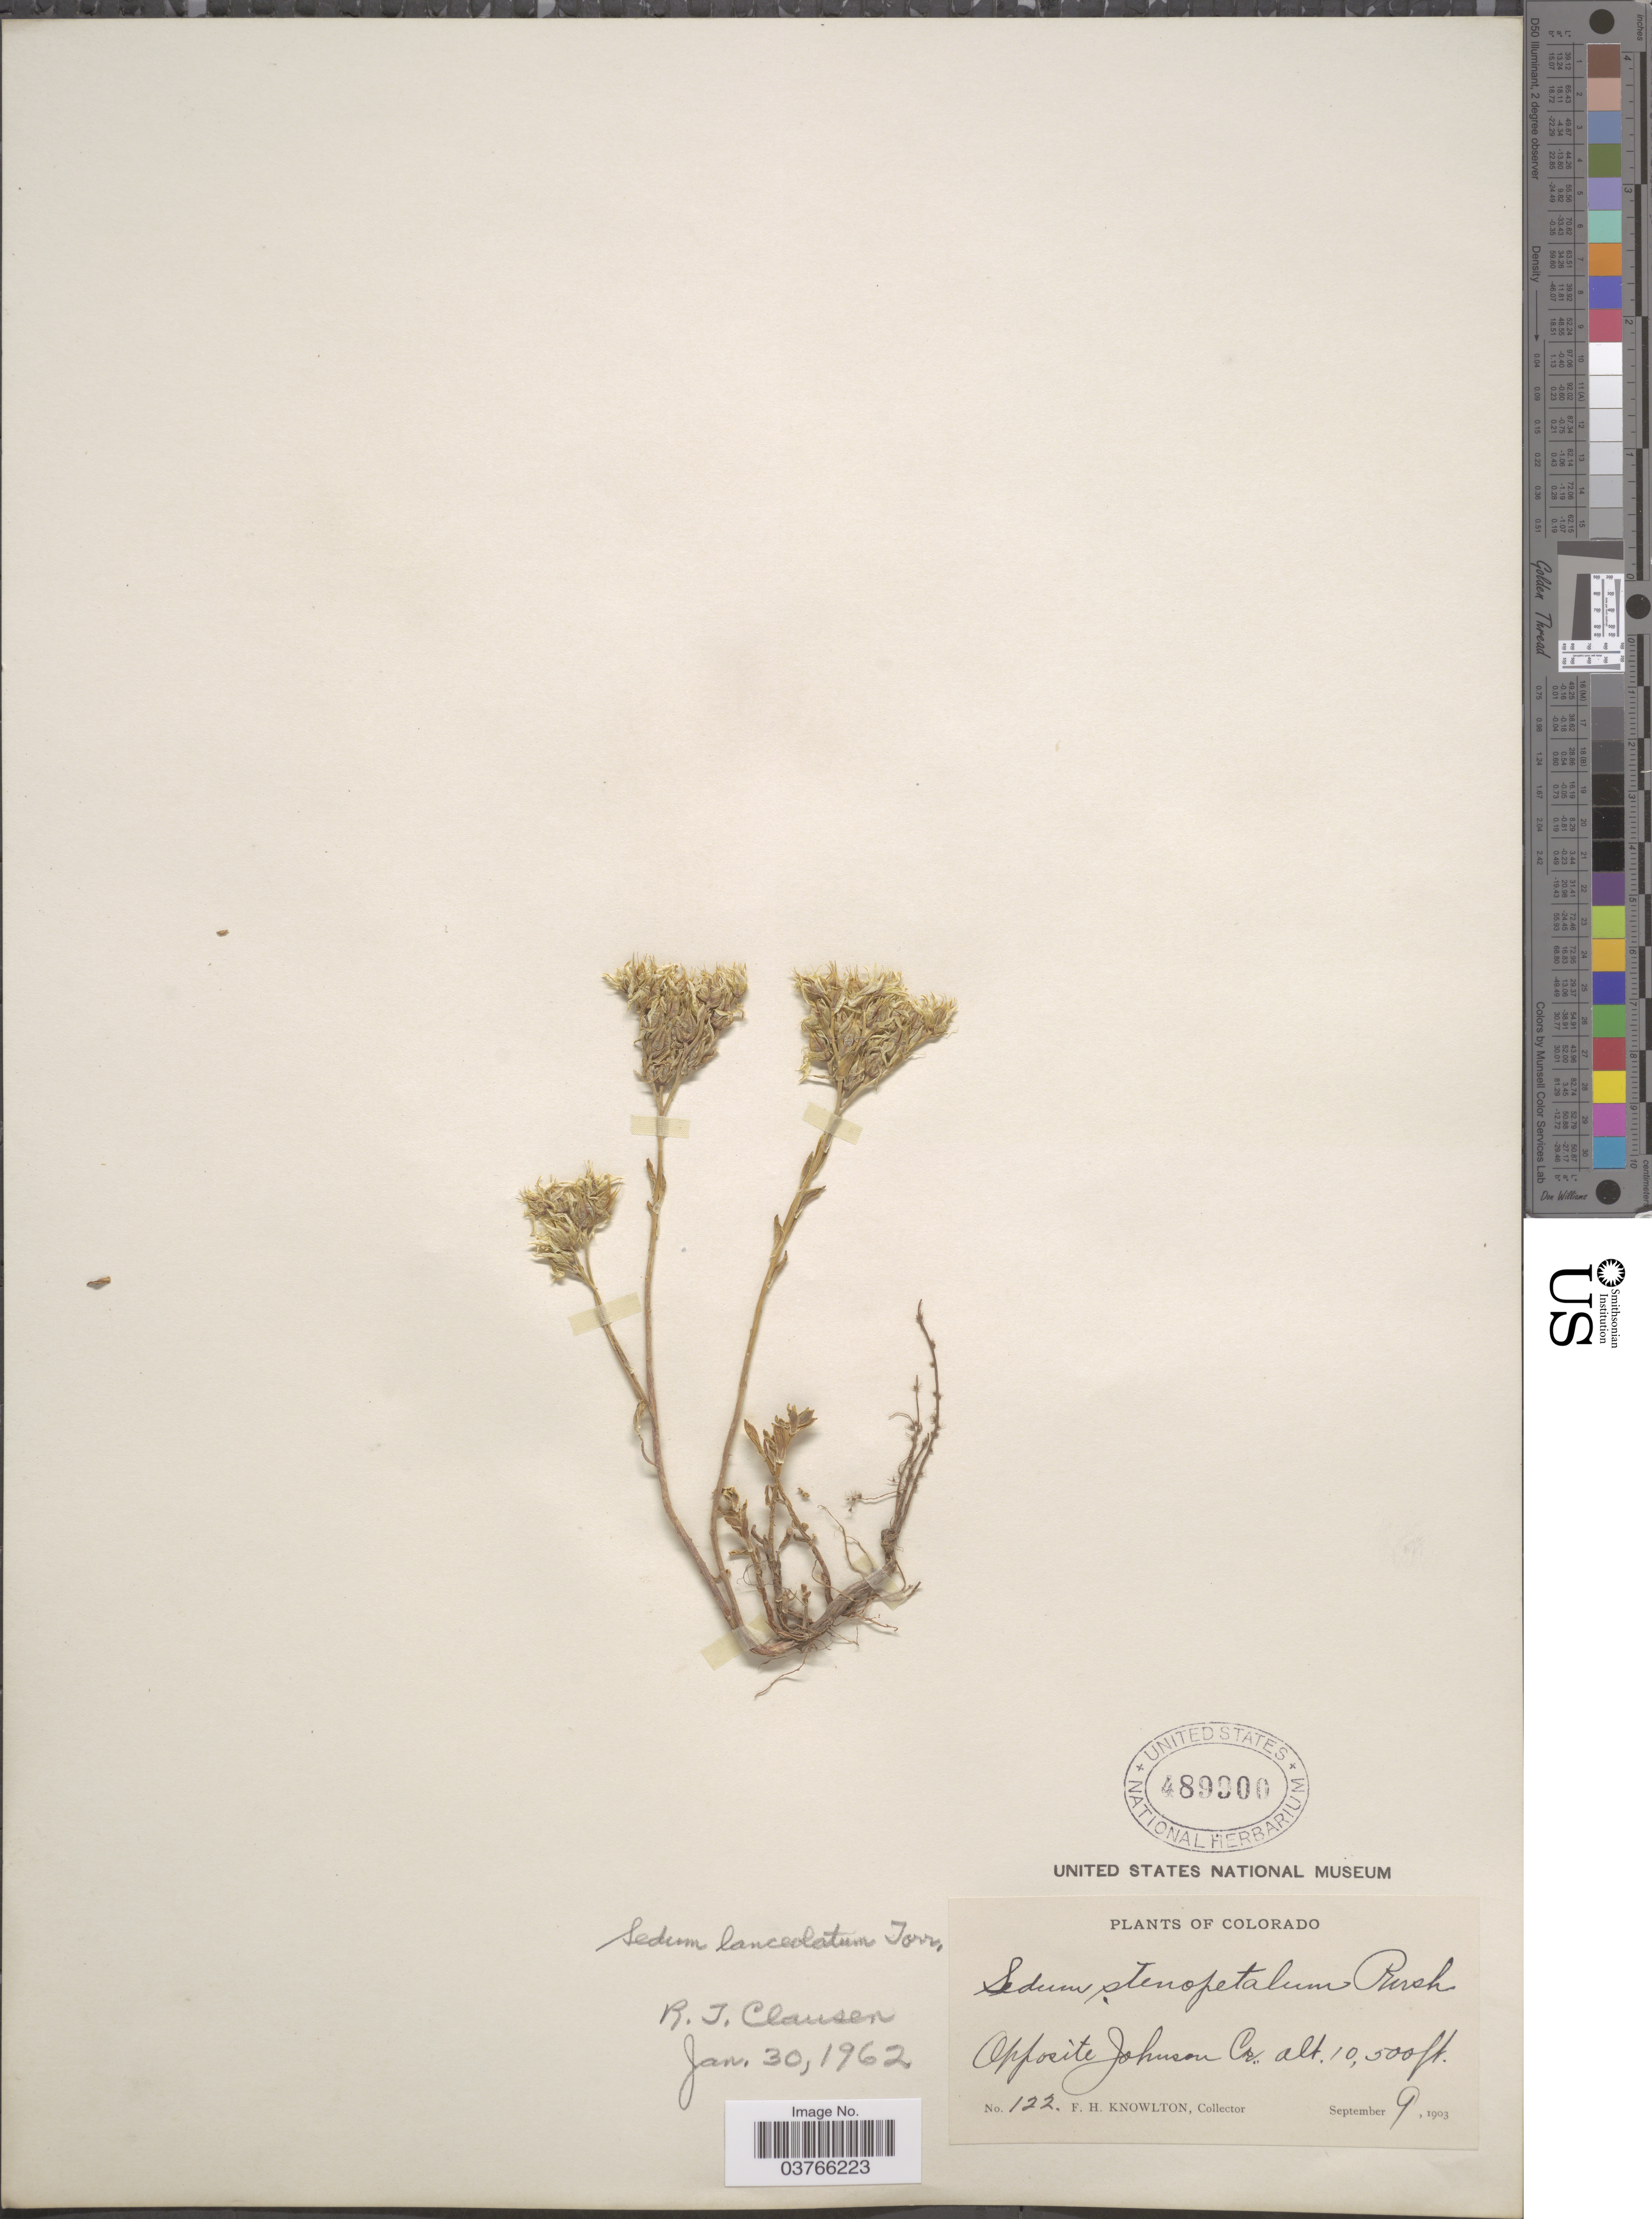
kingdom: Plantae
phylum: Tracheophyta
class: Magnoliopsida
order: Saxifragales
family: Crassulaceae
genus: Sedum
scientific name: Sedum lanceolatum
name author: Torr.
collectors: F. H. Knowlton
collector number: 122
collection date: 1903-09-09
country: United States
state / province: Colorado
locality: Opposite Johnson Cr.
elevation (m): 3200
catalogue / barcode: US 489900